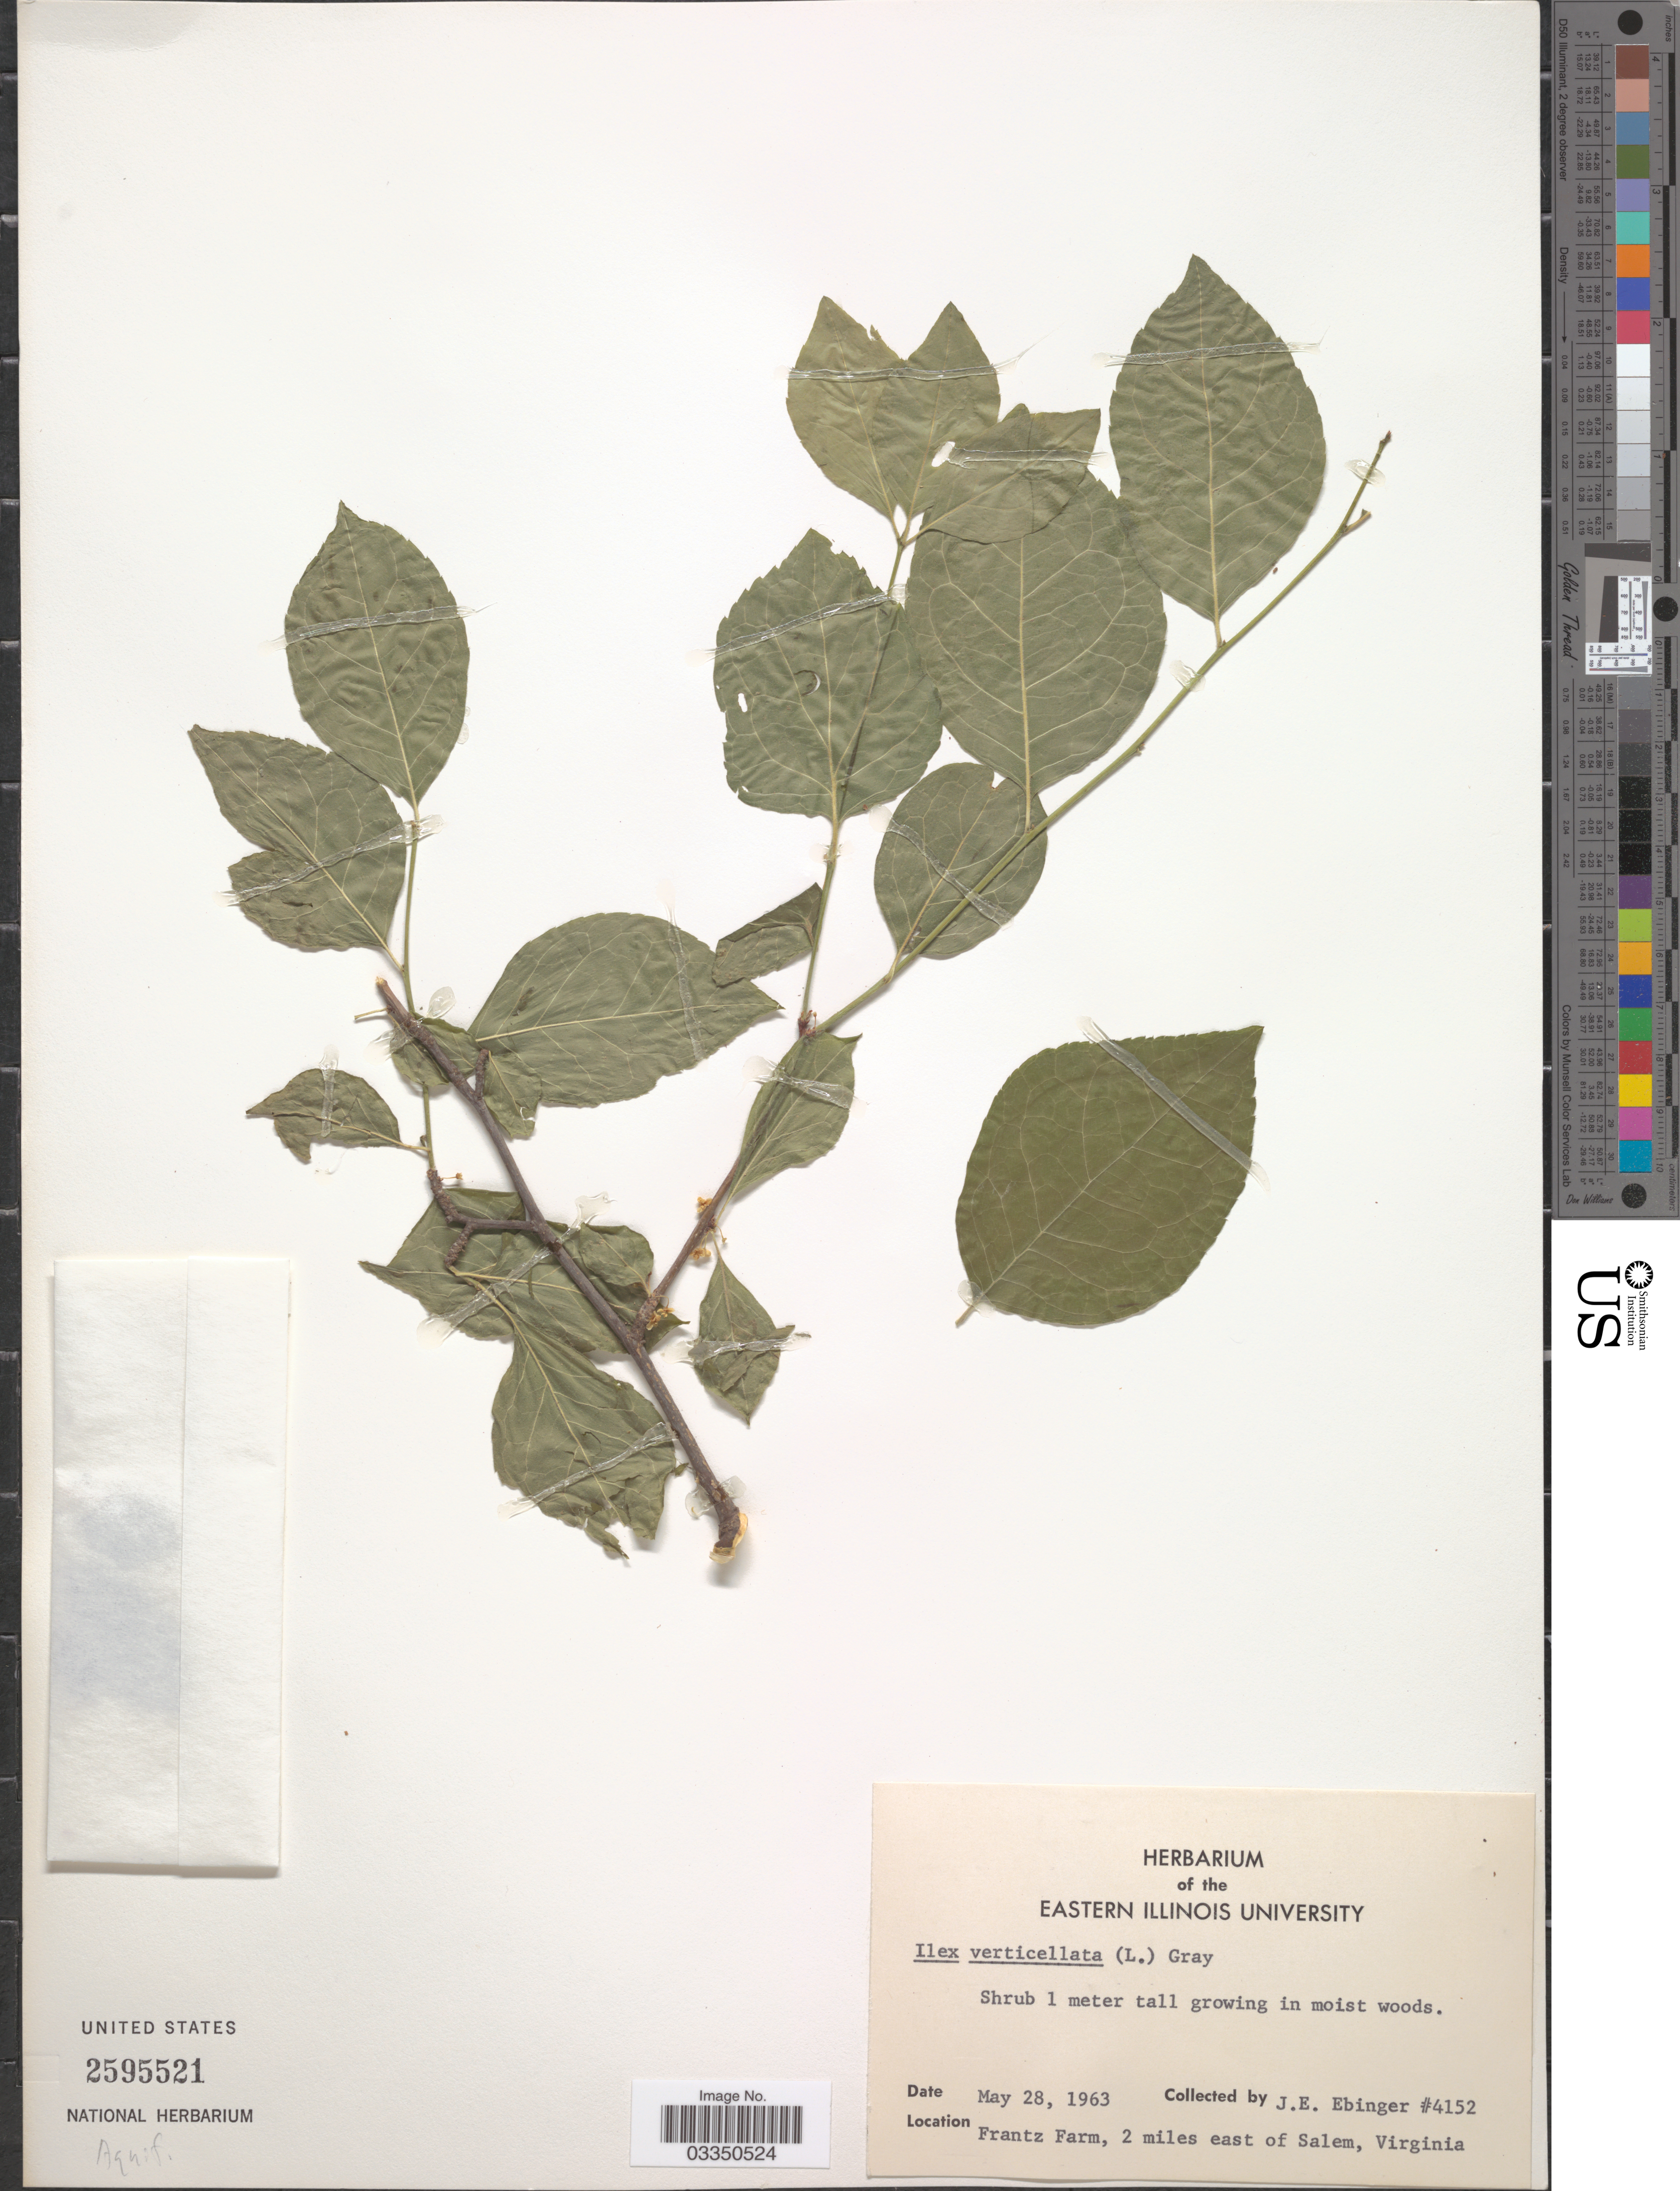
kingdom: Plantae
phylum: Tracheophyta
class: Magnoliopsida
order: Aquifoliales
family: Aquifoliaceae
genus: Ilex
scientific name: Ilex verticillata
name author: (L.) A. Gray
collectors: J. Ebinger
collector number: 4152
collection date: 1963-05-28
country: United States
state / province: Virginia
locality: Frantz Farm, 2 miles east of Salem.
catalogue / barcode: US 2595521